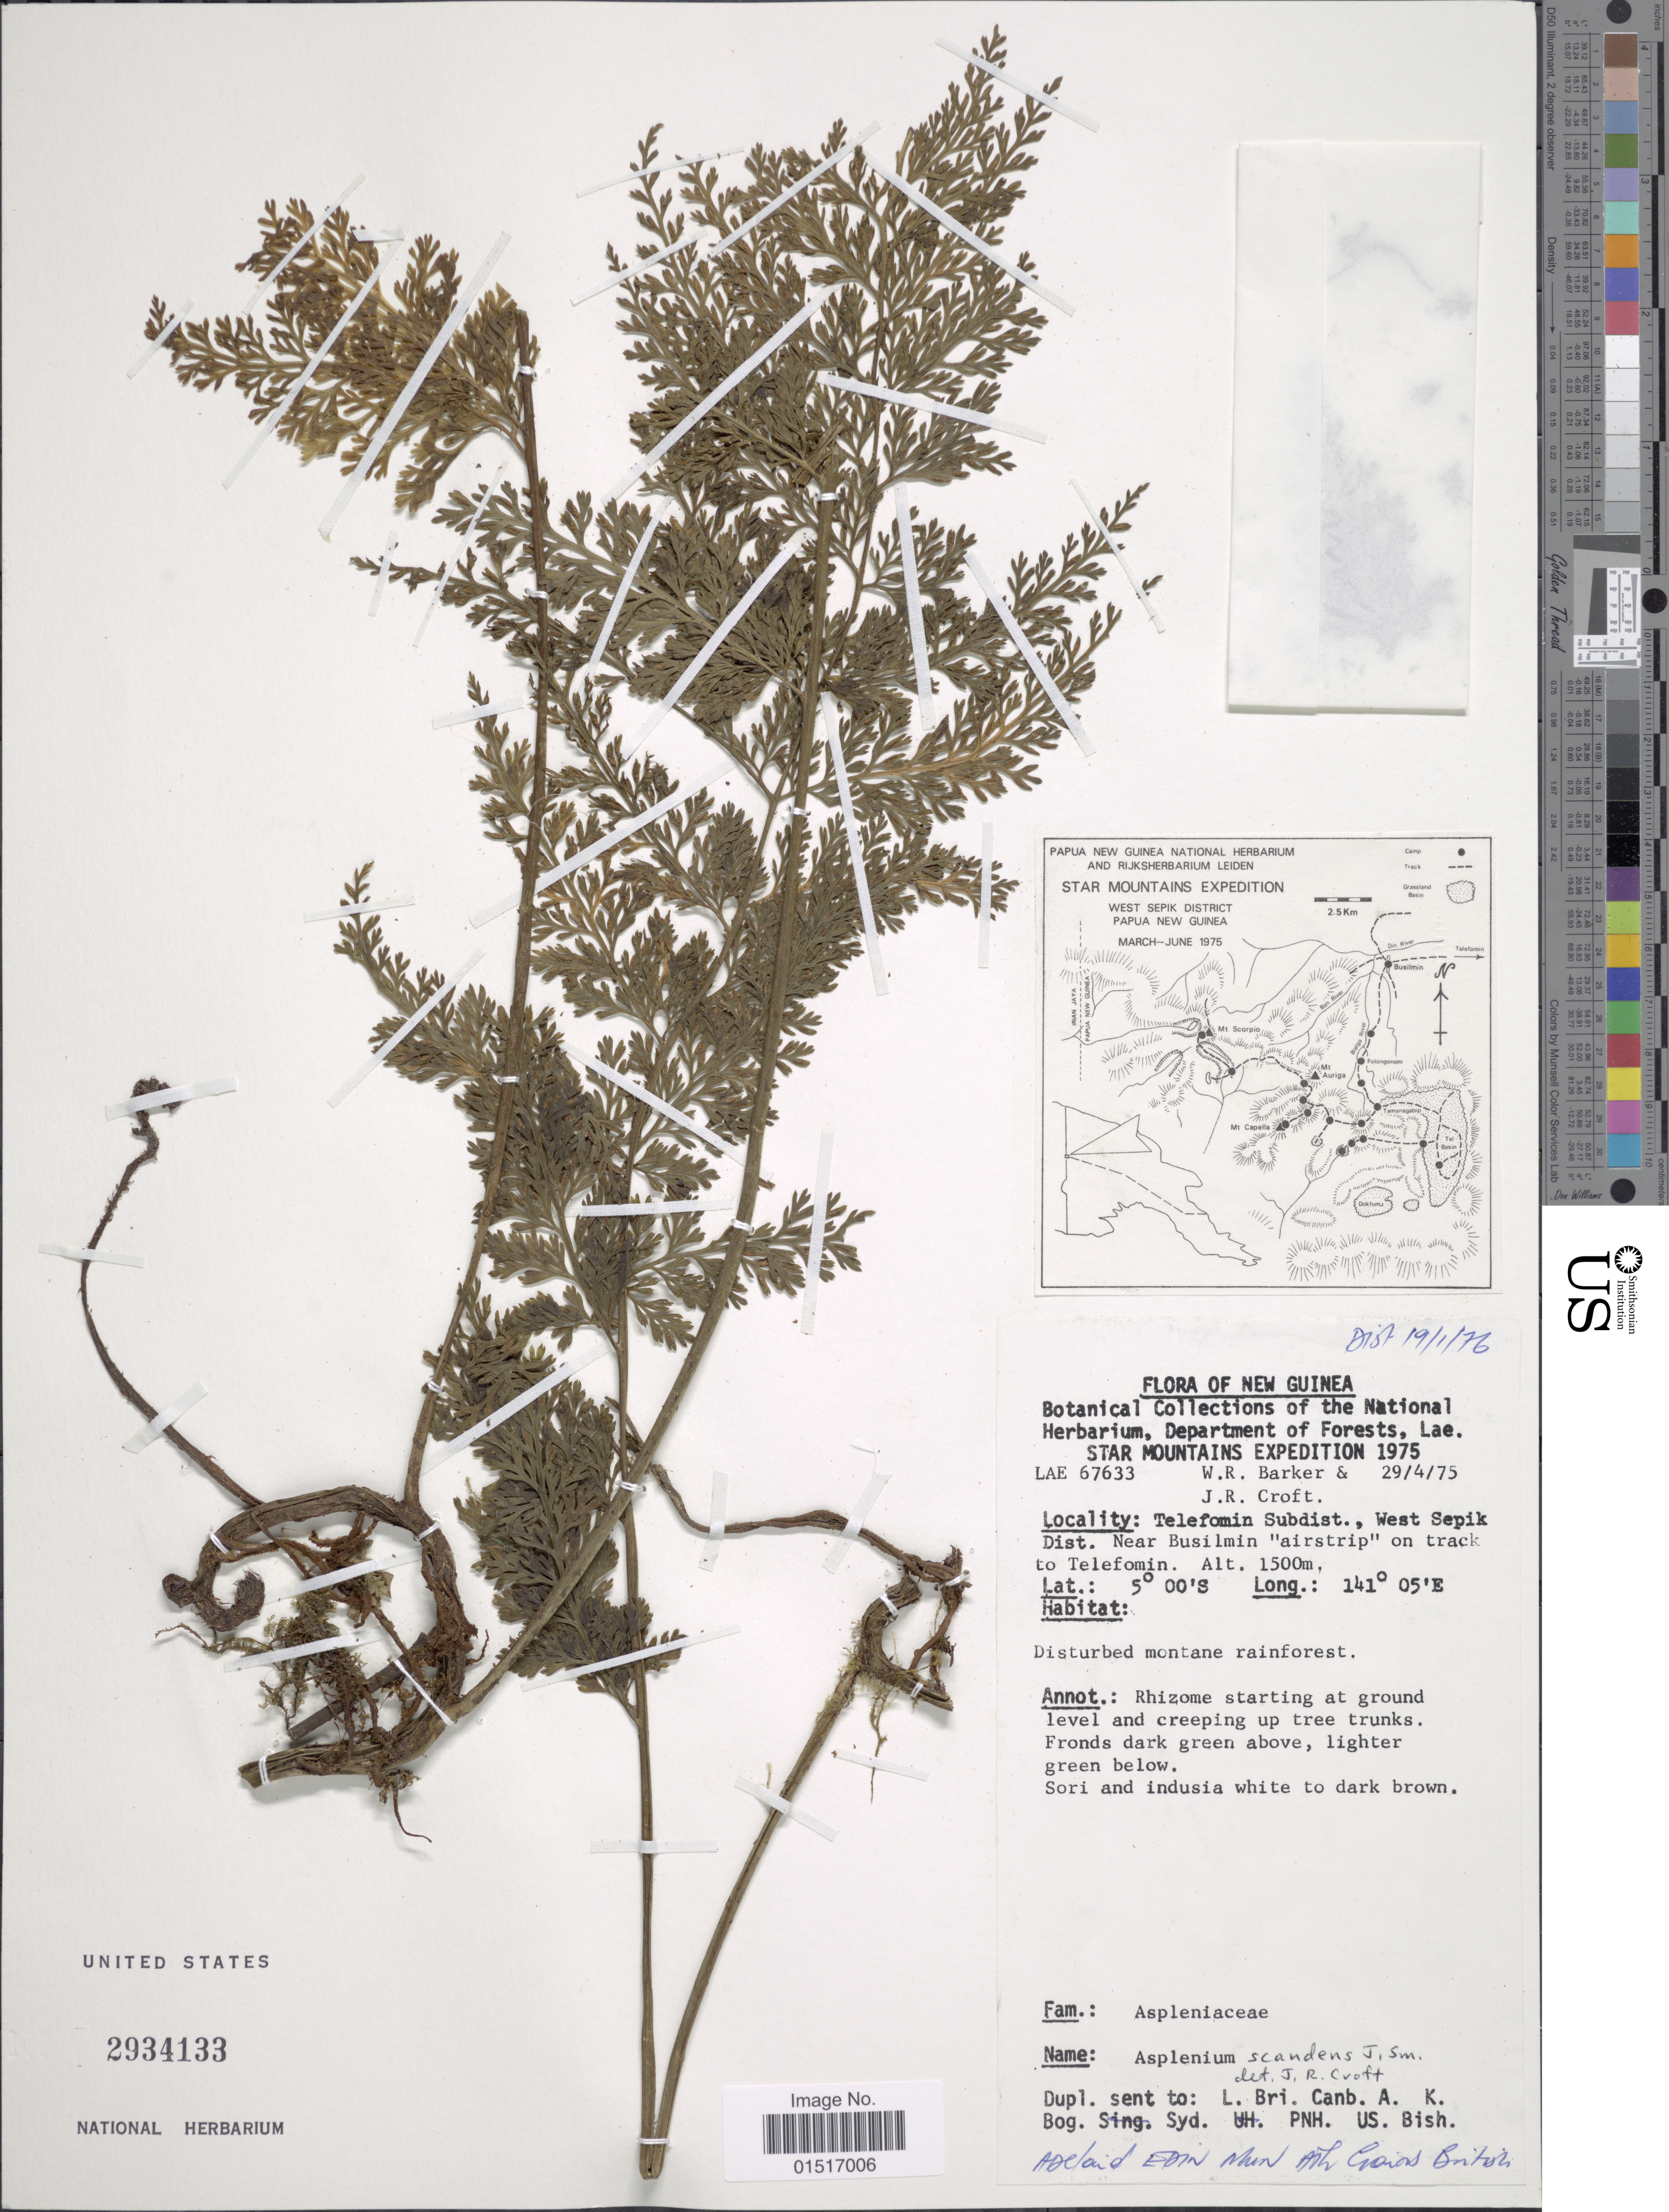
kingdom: Plantae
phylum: Tracheophyta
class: Polypodiopsida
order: Polypodiales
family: Aspleniaceae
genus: Asplenium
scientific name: Asplenium scandens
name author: J. Sm. ex Mett.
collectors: W. R. Barker & J. R. Croft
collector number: LAE 67633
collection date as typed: Transcribed d/m/y: 29/4/75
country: Papua New Guinea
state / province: Sandaun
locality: New Guinea. Telefomin Subdist., West Sepik Dist. Near Busilmin "airstrip" on track to Telefomin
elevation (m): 1500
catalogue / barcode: US 2934133